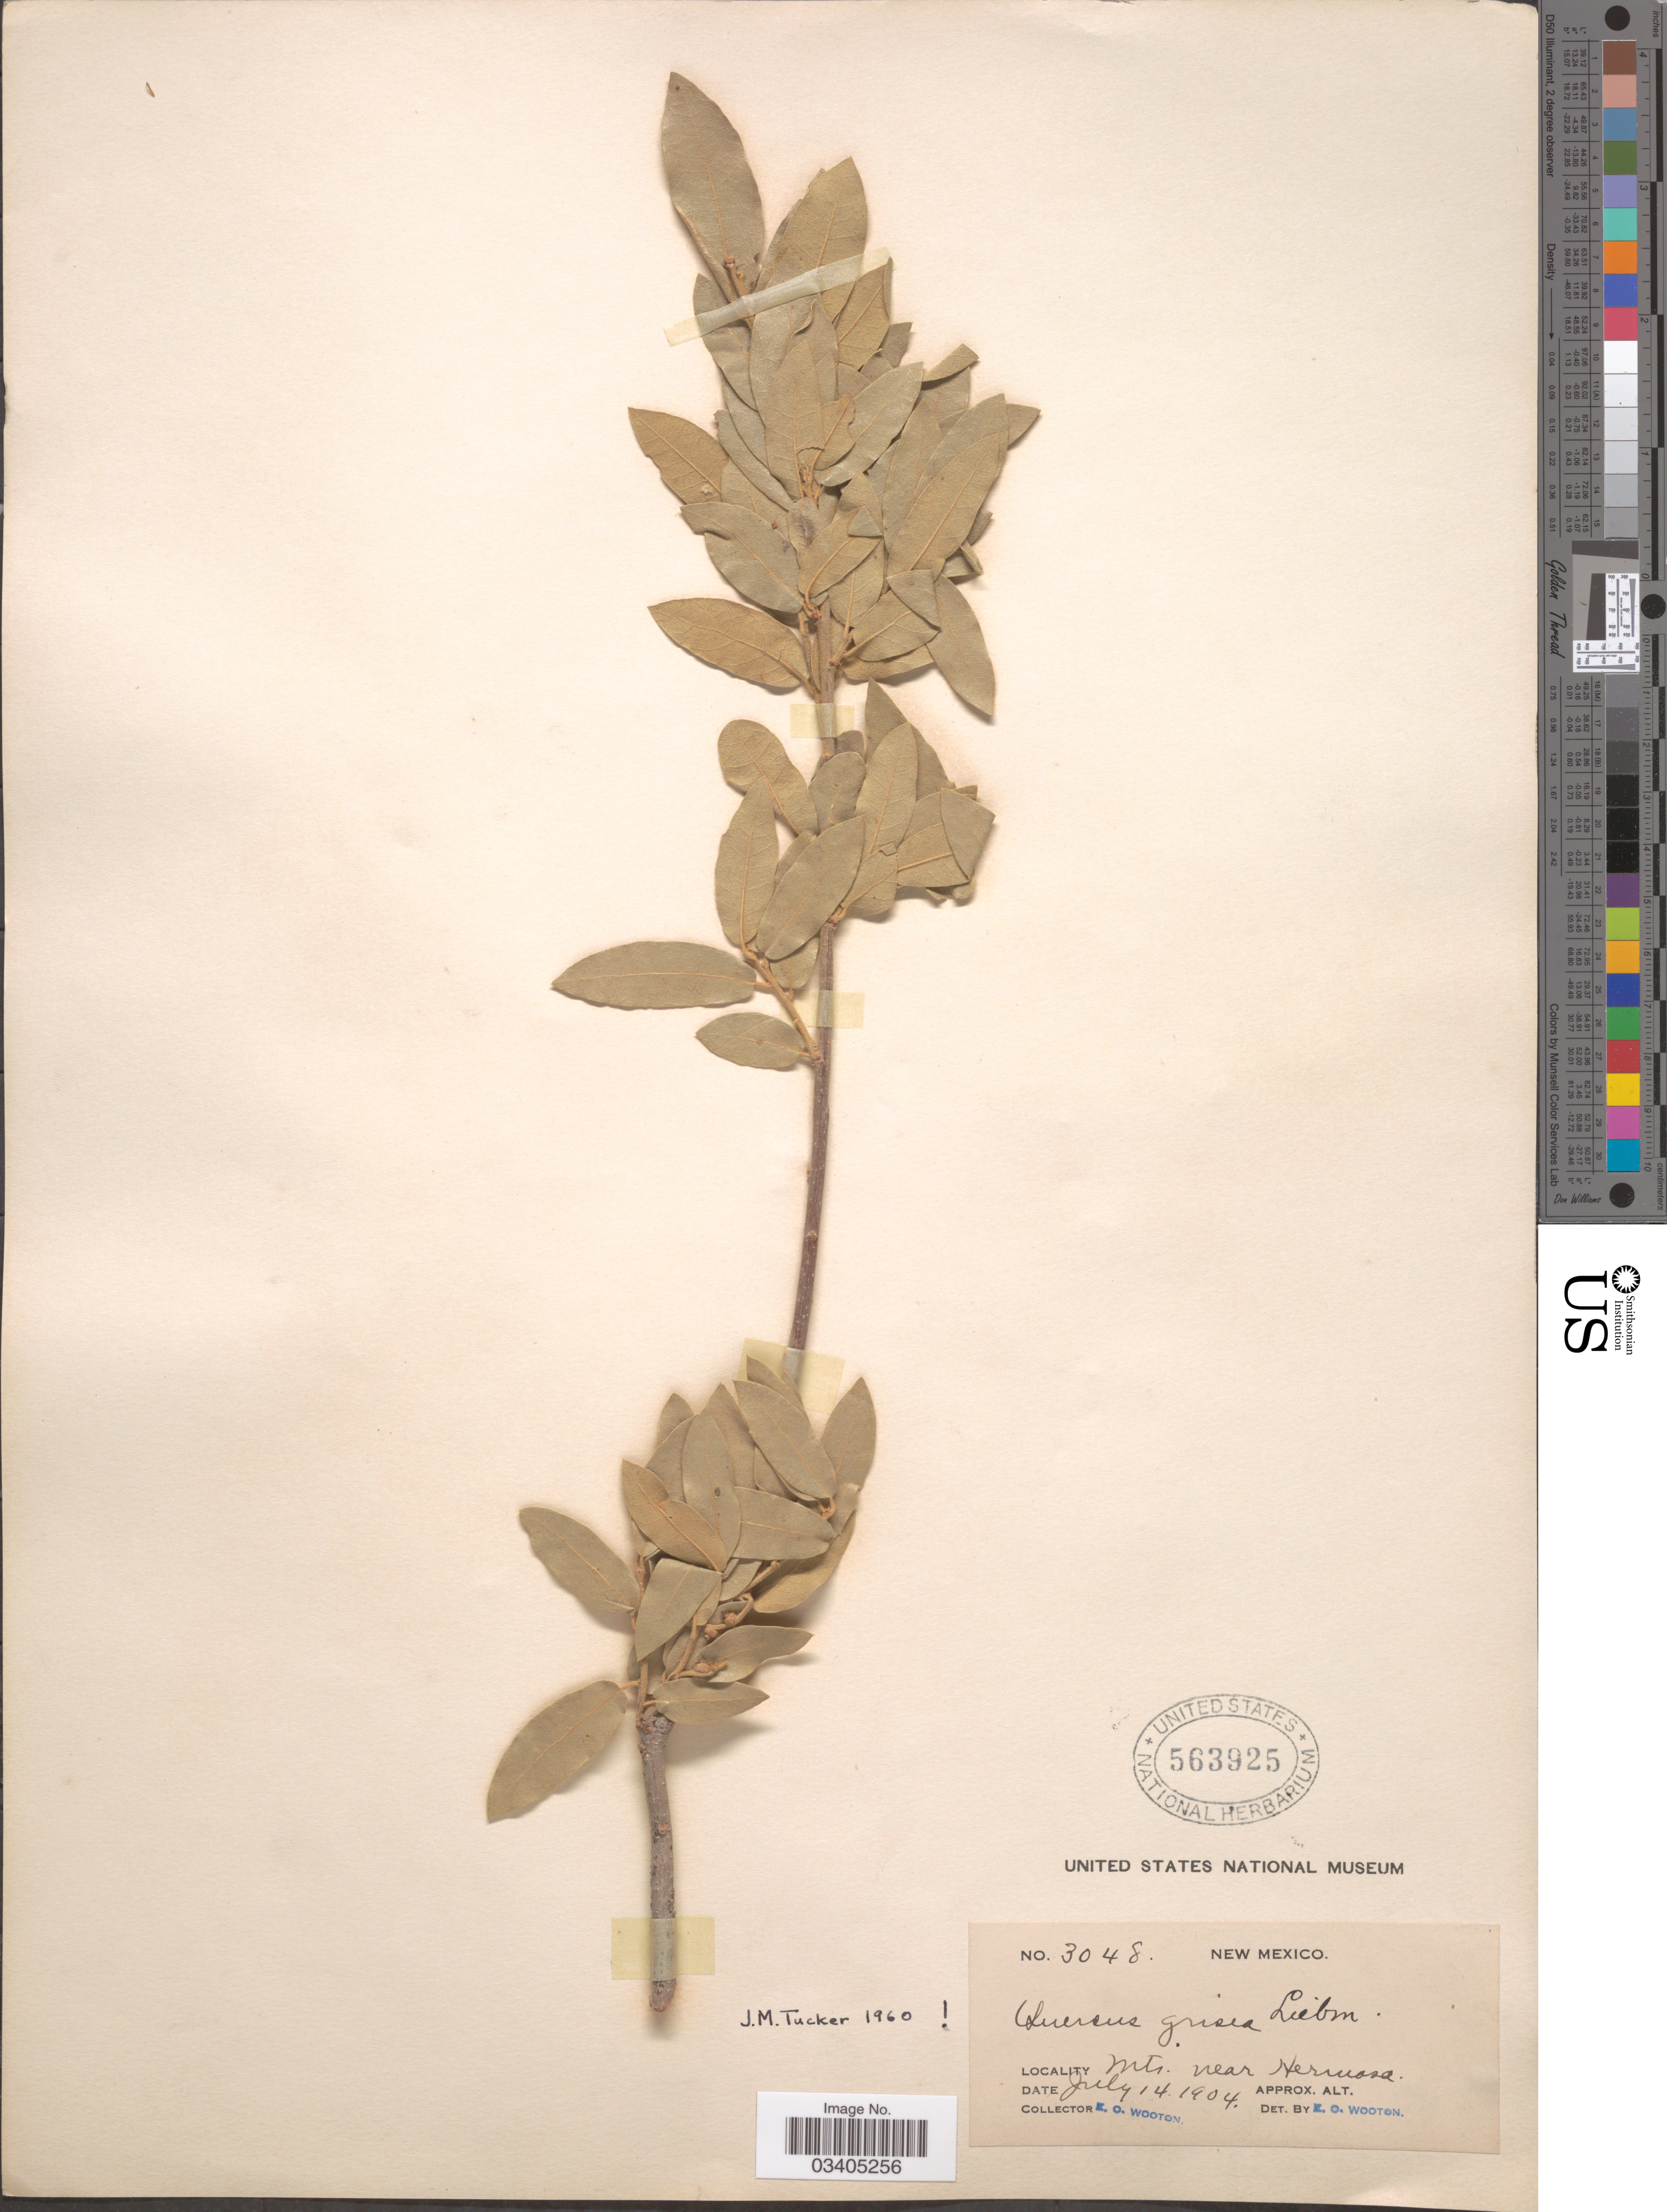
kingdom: Plantae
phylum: Tracheophyta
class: Magnoliopsida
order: Fagales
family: Fagaceae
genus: Quercus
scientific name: Quercus grisea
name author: Liebm.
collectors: E. O. Wooton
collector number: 3048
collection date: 1904-07-14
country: United States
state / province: New Mexico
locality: Mts. near Hermosa.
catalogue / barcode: US 563925